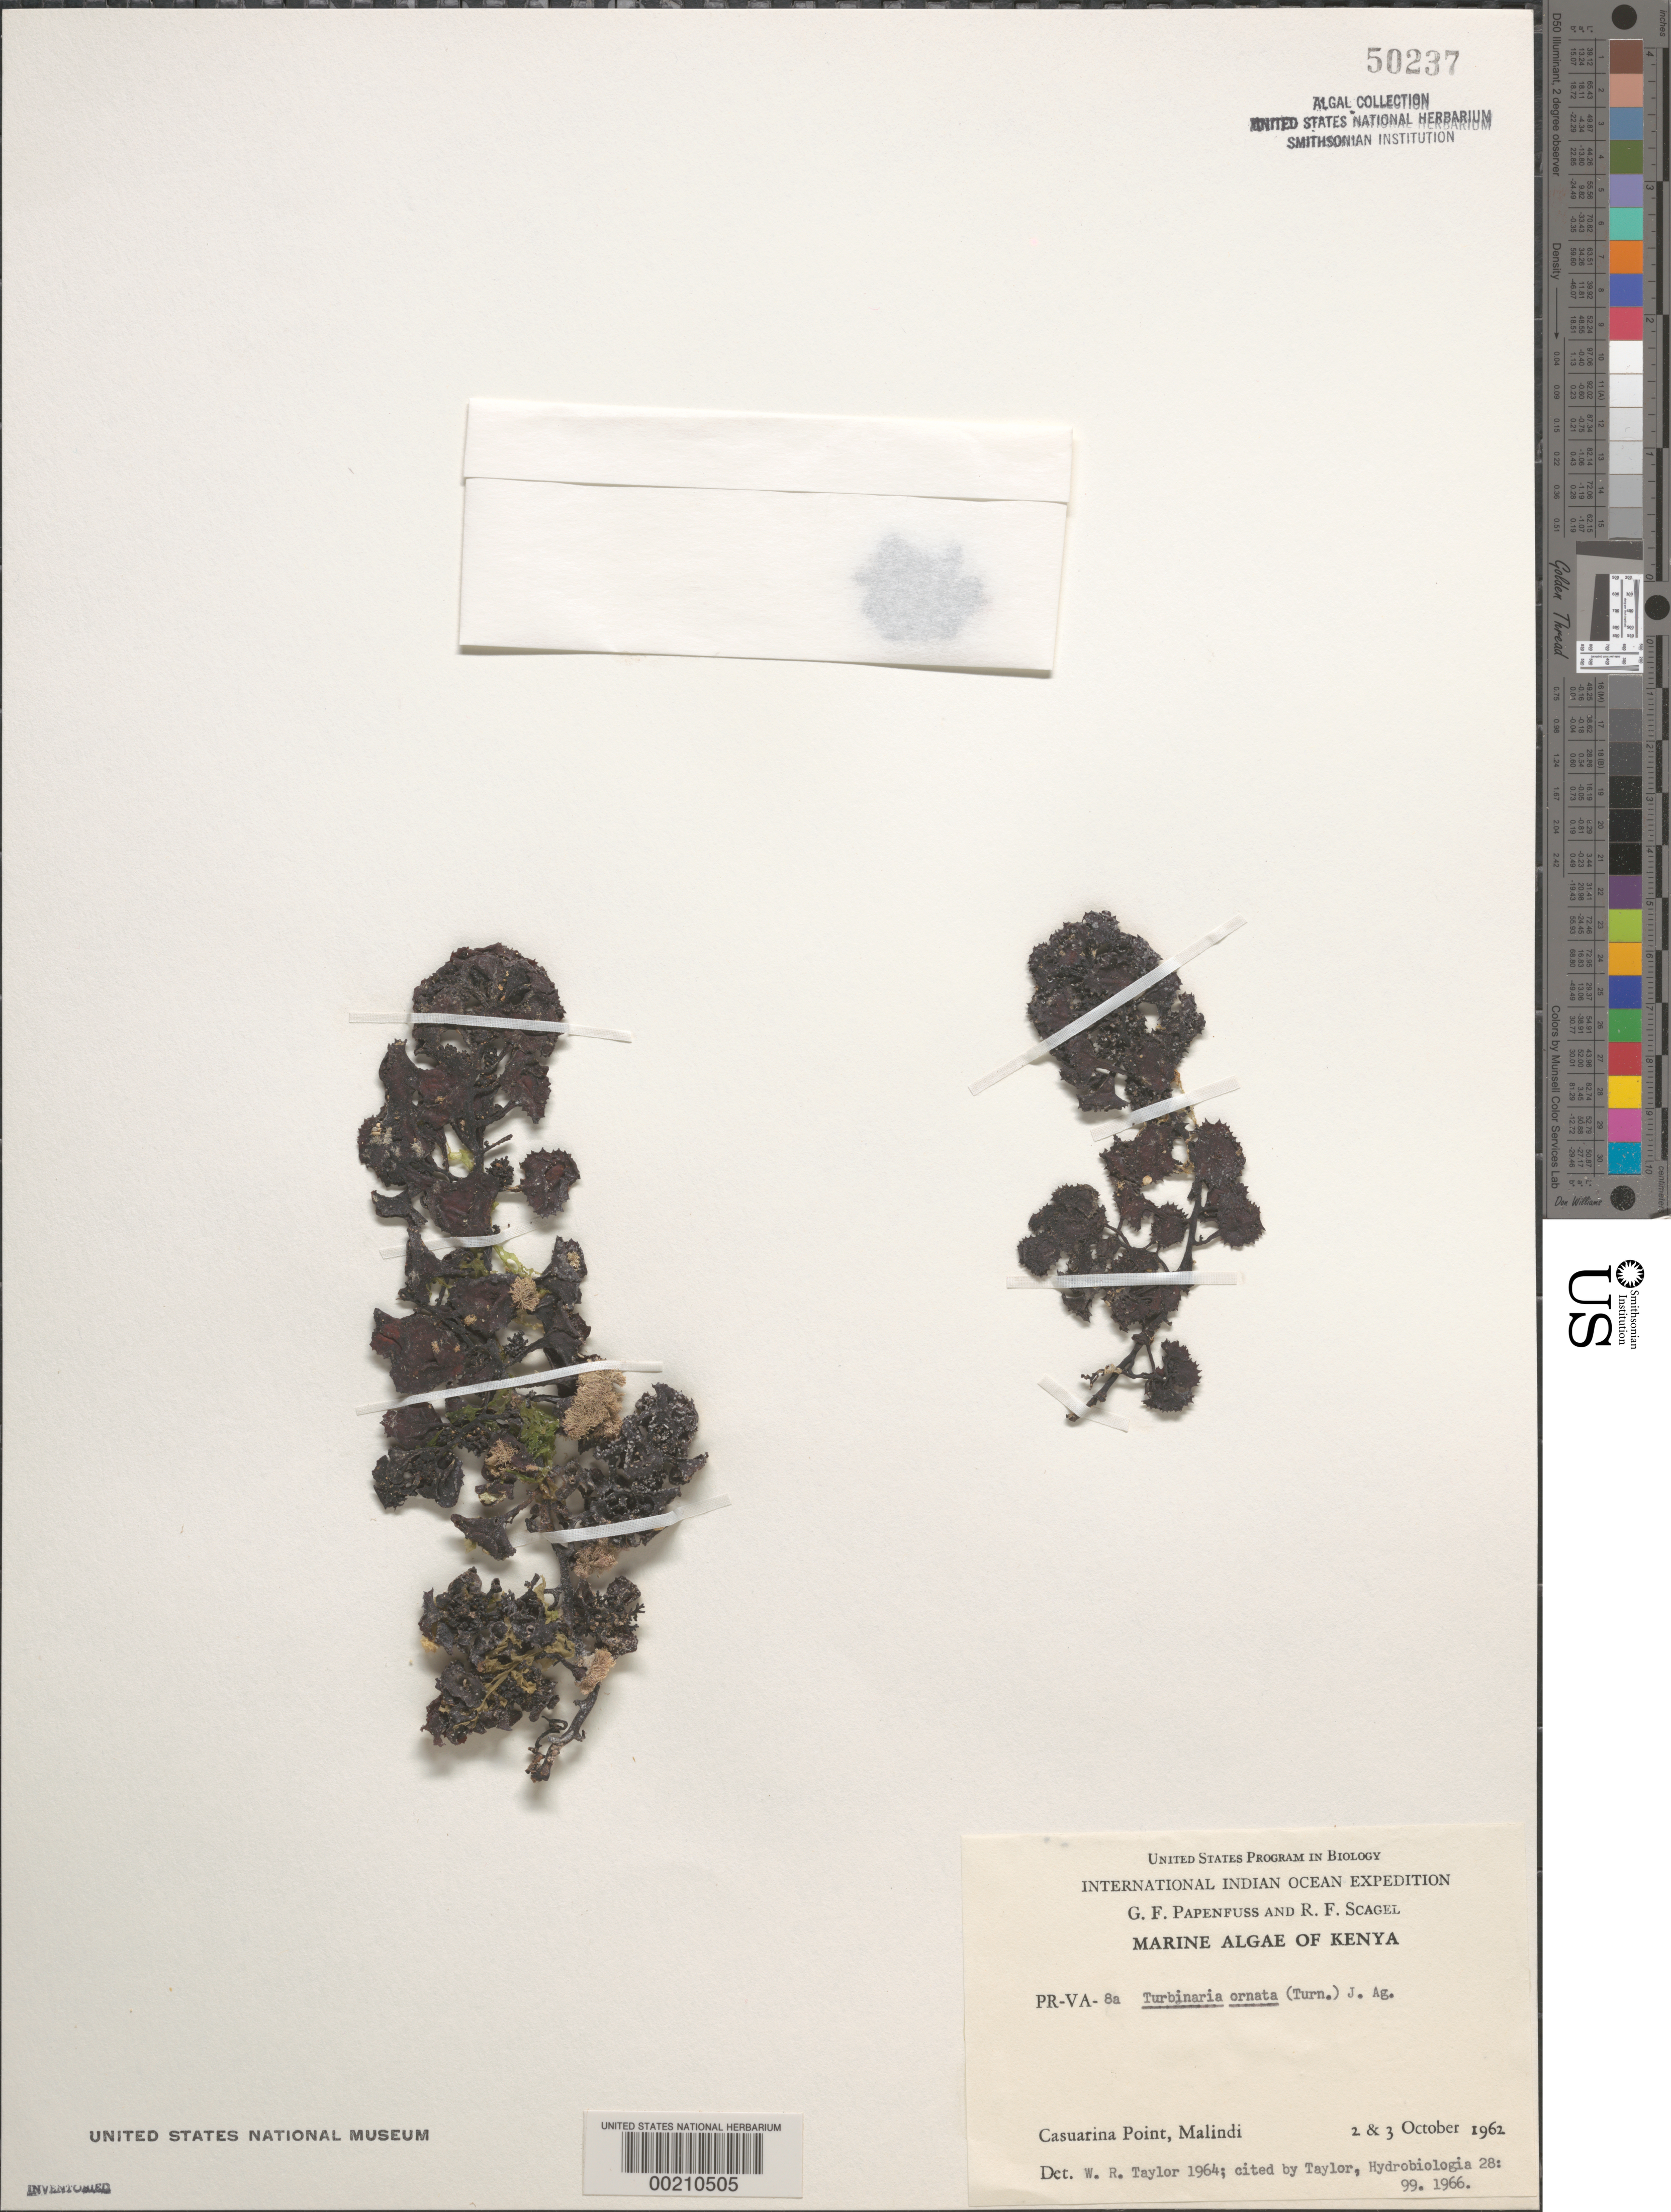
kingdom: Chromista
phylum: Ochrophyta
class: Phaeophyceae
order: Fucales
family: Sargassaceae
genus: Turbinaria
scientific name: Turbinaria ornata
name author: (Turner) J. Agardh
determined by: Taylor, William R.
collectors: G. Papenfuss & R. F. Scagel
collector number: PR-VA-8a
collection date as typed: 02 Oct 1962 and 03 Oct 1962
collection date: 1962-10-02,1962-10-03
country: Kenya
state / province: Kilifi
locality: Casuarina Point, Malindi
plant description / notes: International Indian Ocean Expedition, 1962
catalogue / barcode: US 50237